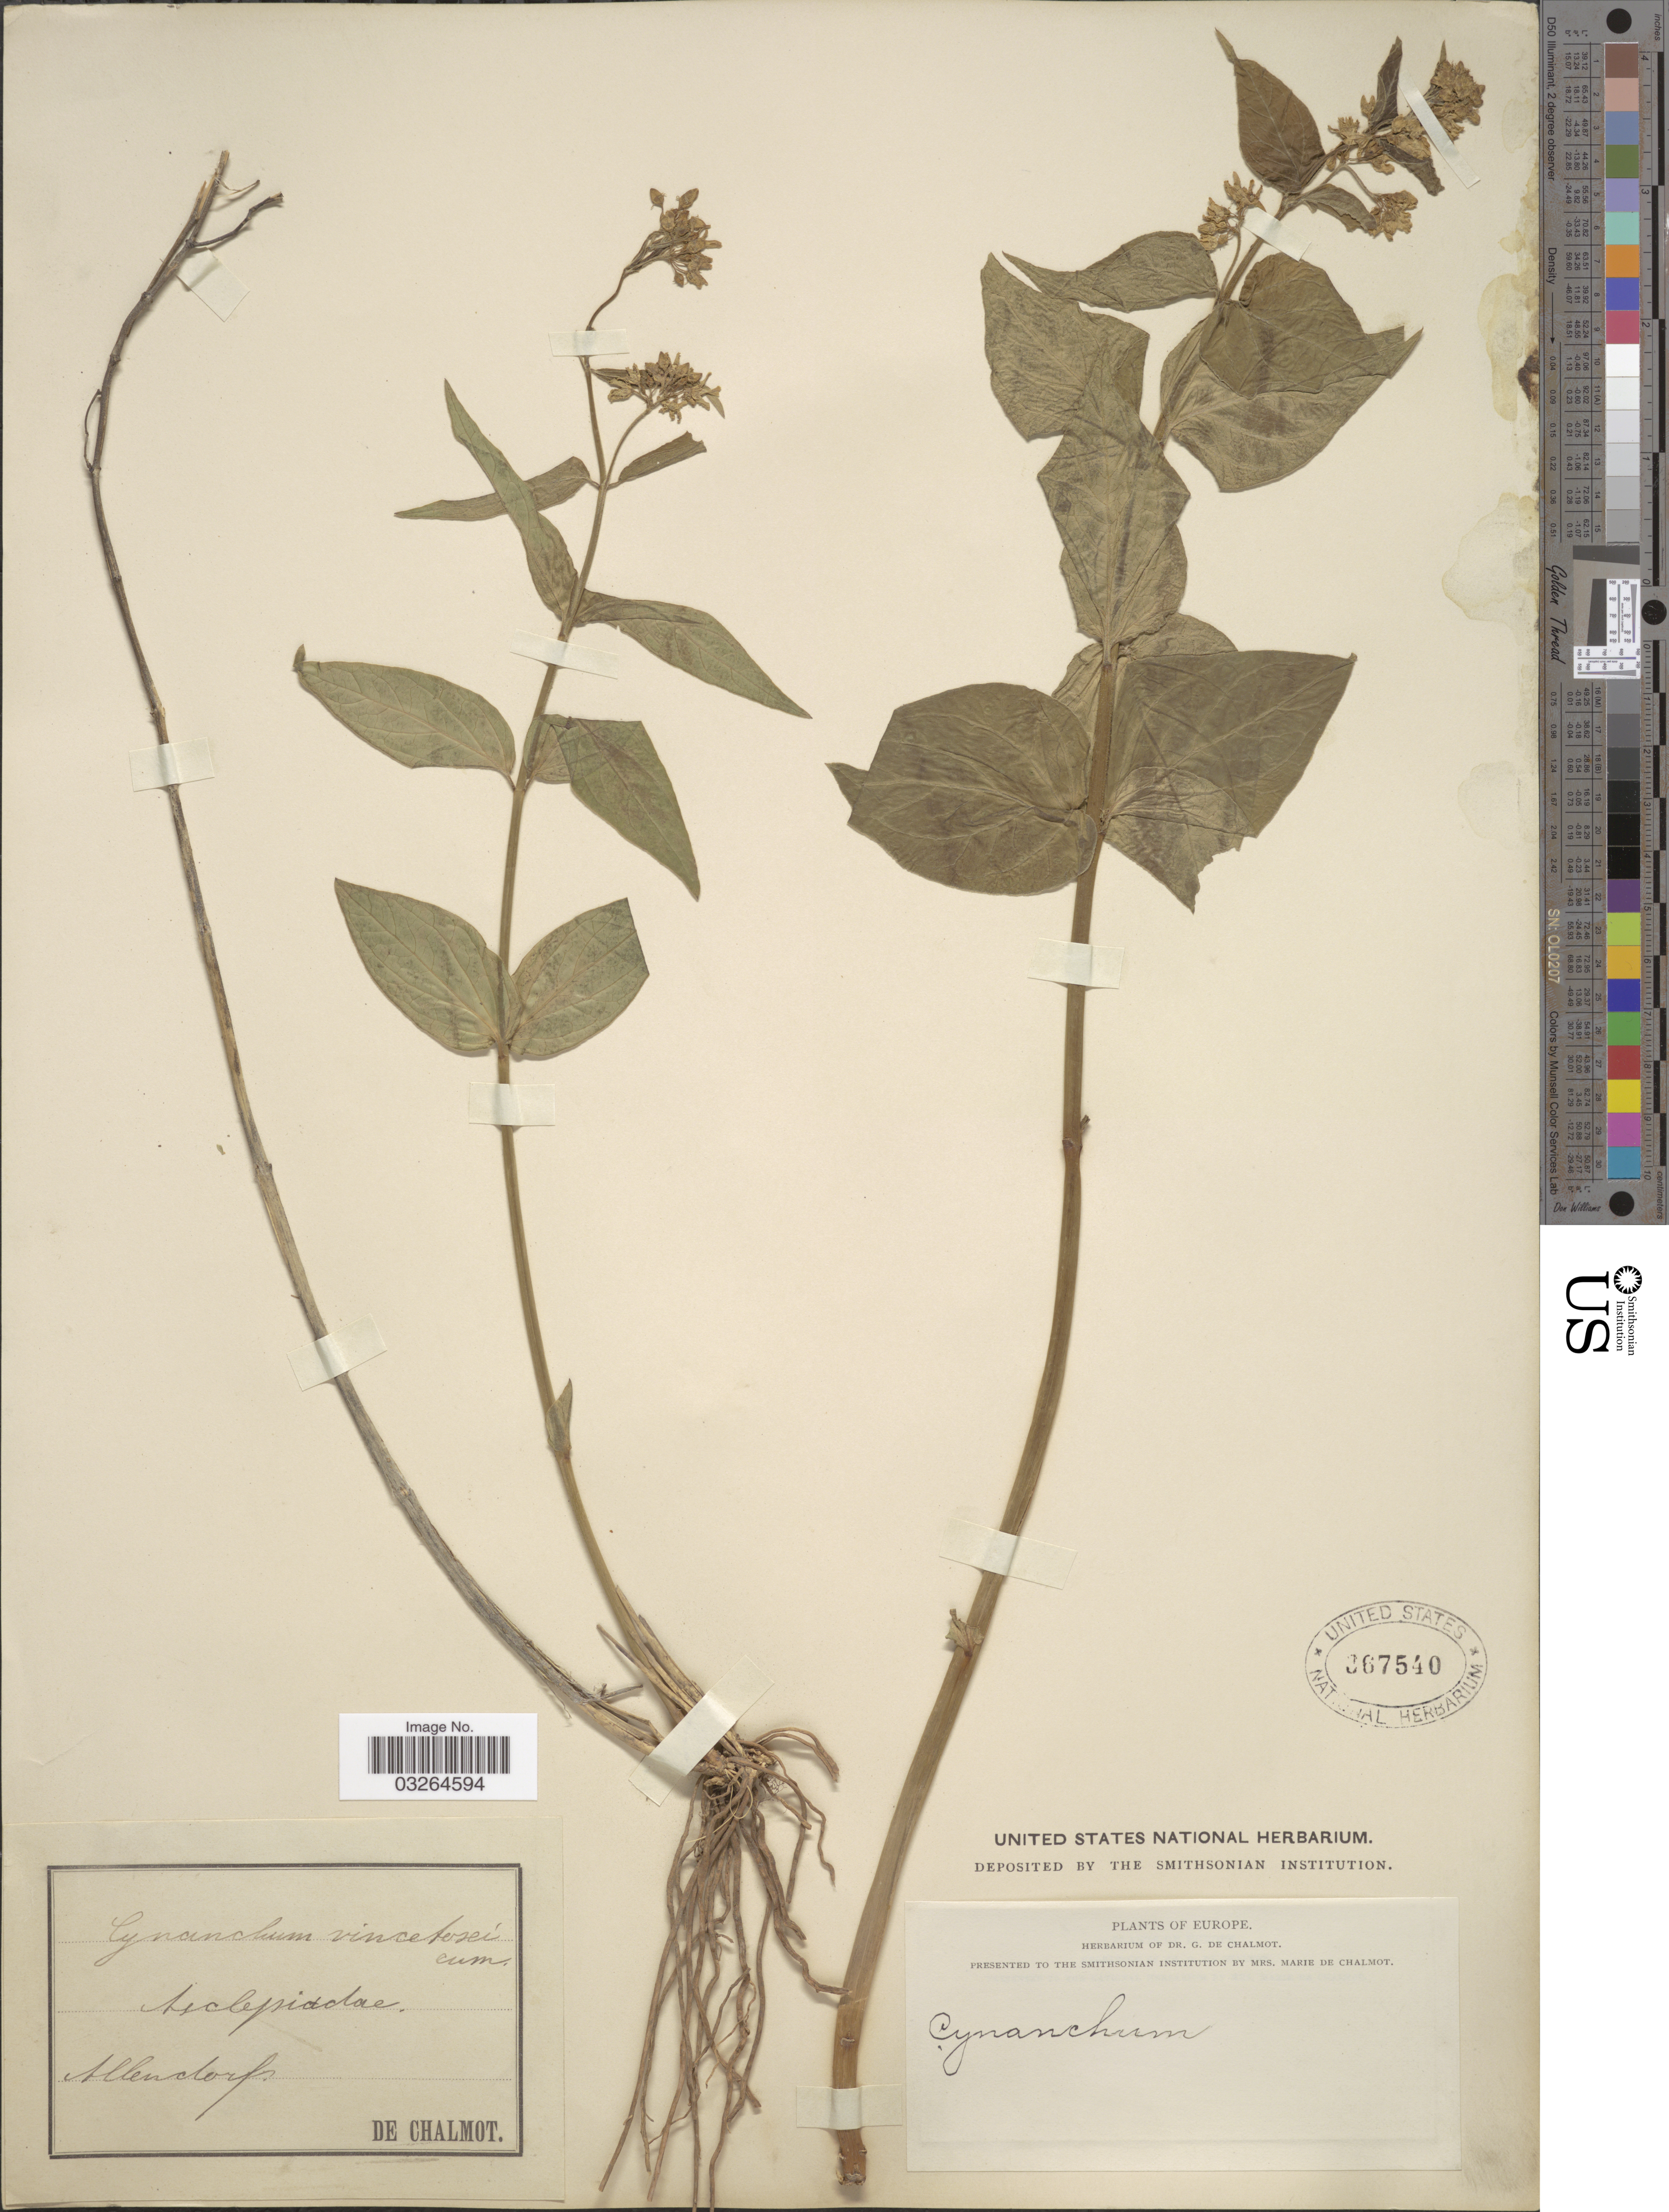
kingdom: Plantae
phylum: Tracheophyta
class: Magnoliopsida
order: Gentianales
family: Apocynaceae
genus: Cynanchum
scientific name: Cynanchum vincetoxicum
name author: Pers.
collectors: G. de Chalmot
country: Germany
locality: Allendorf. Europe.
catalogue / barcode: US 367540